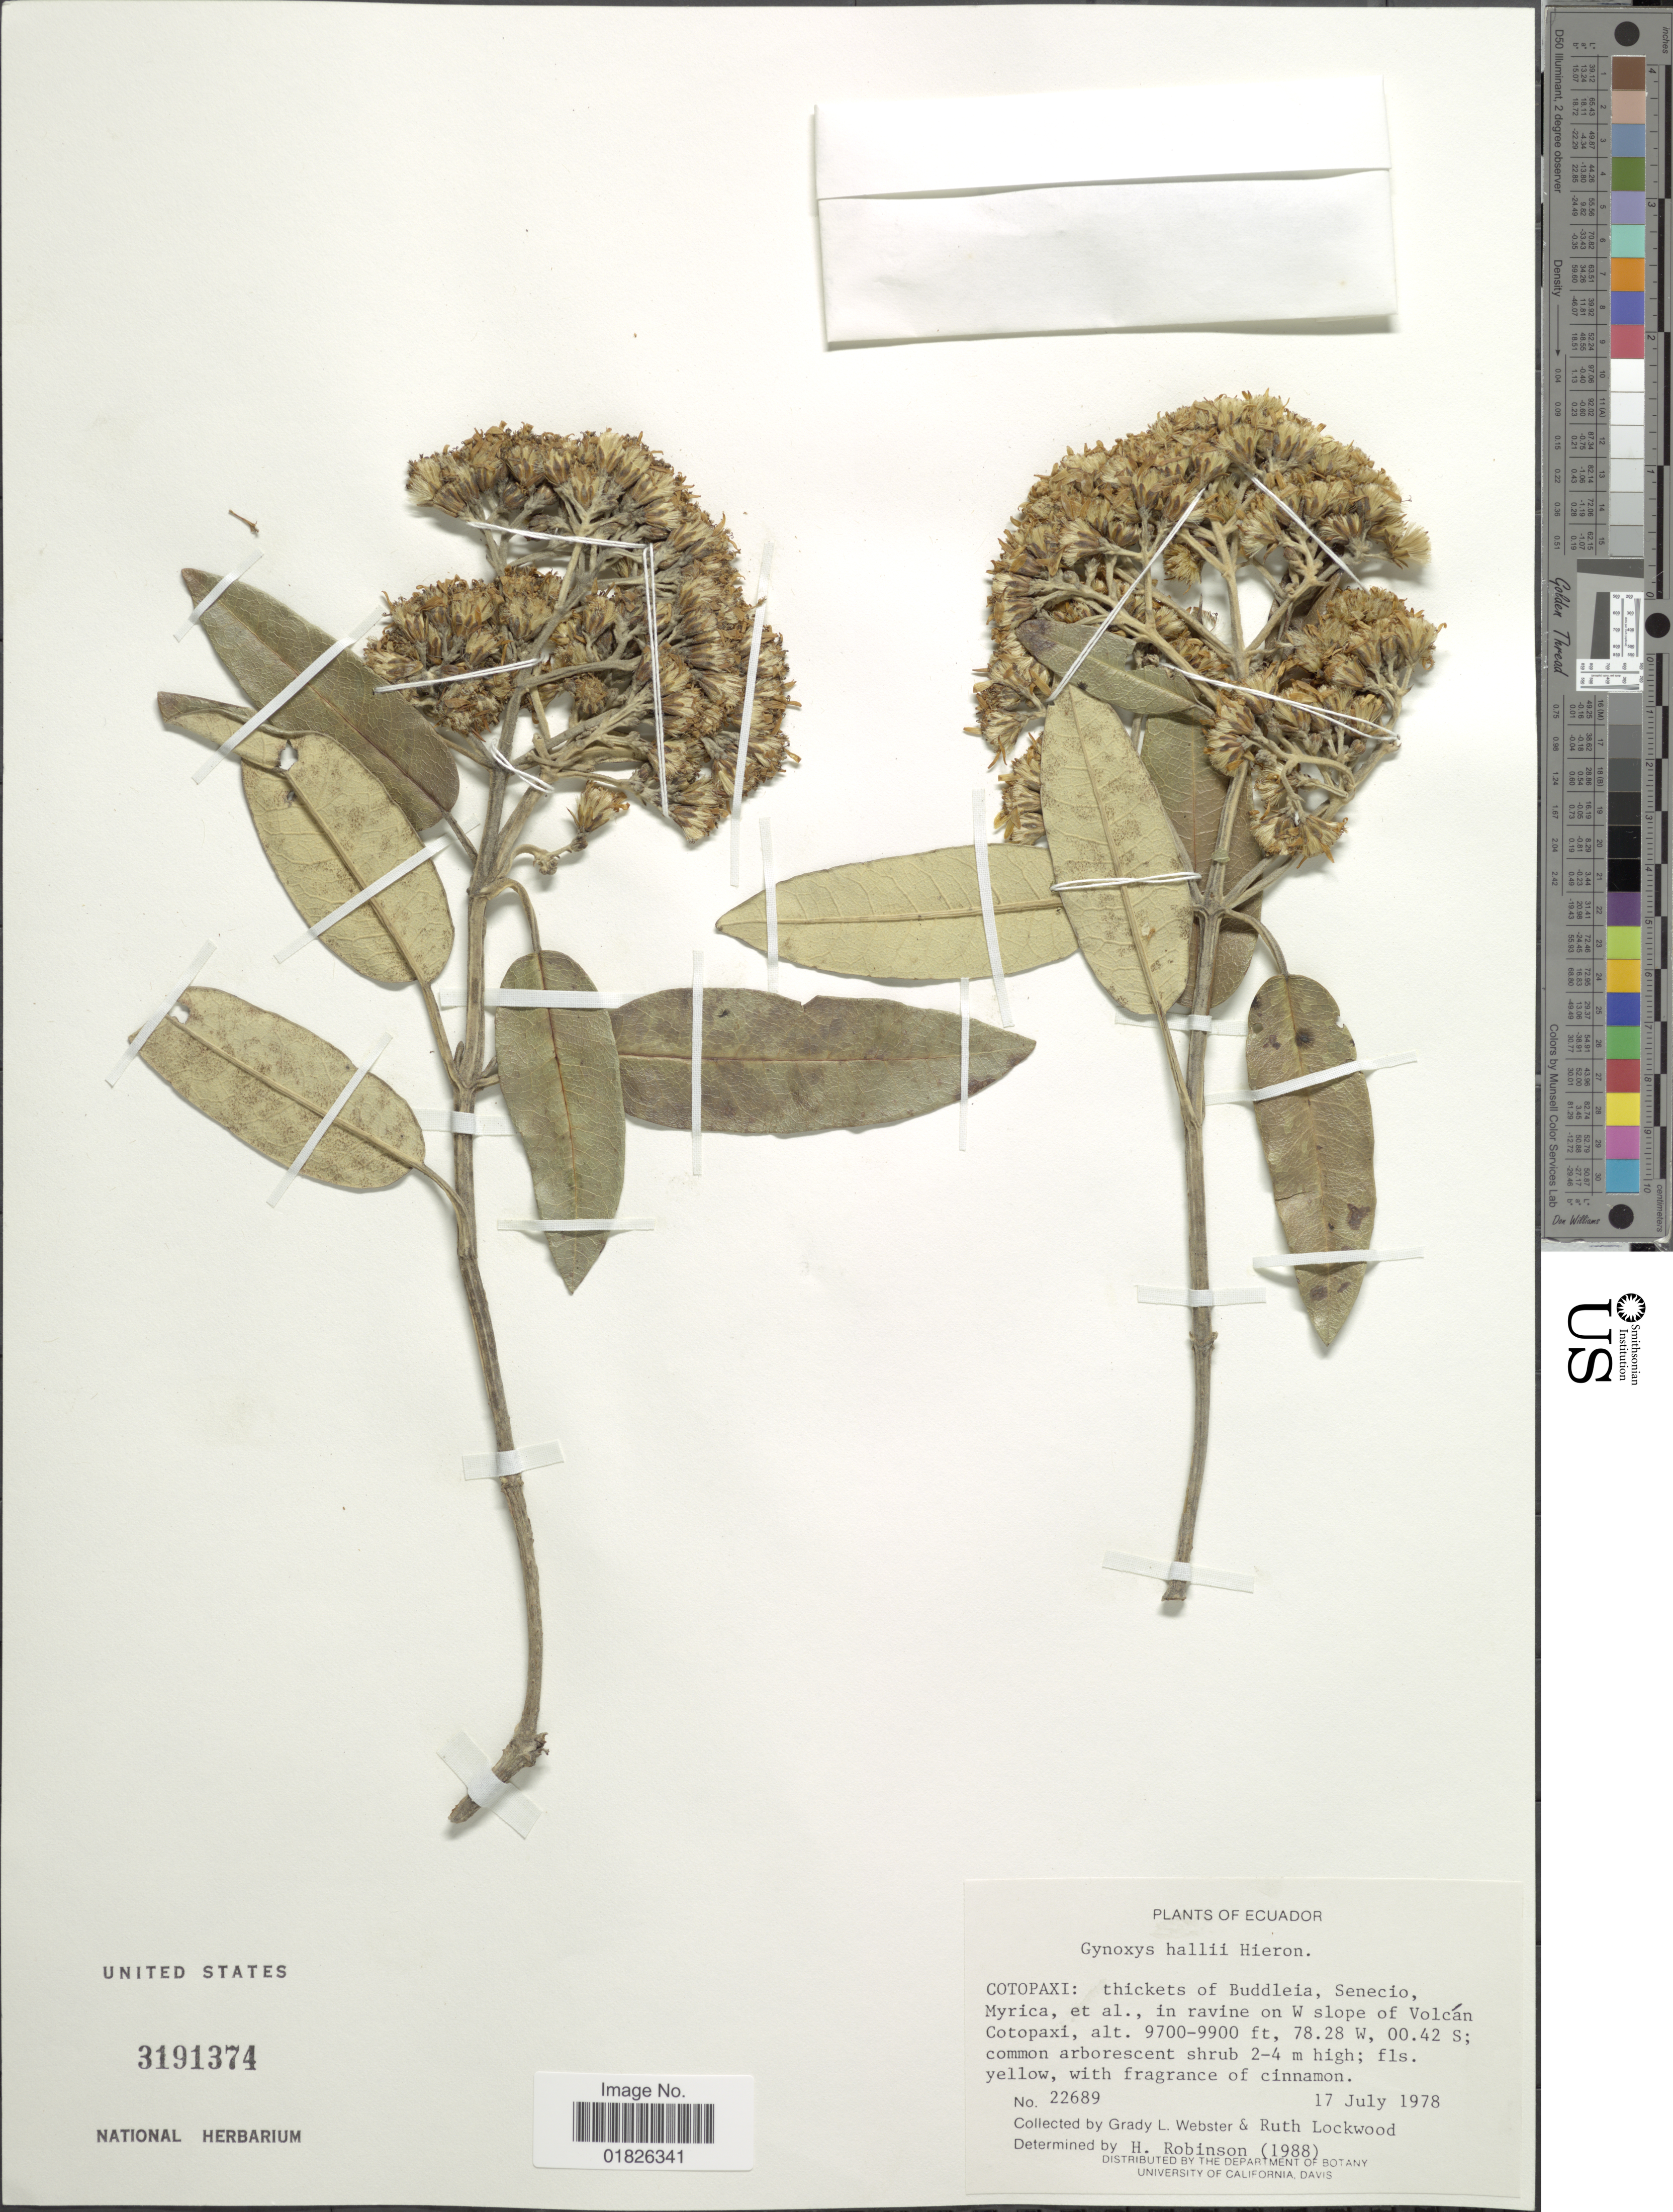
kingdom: Plantae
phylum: Tracheophyta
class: Magnoliopsida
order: Asterales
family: Asteraceae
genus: Gynoxys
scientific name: Gynoxys hallii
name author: Cass.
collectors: G. L. Webster & R. Lockwood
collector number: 22689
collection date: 1978-07-17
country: Ecuador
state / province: Cotopaxi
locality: Thickets of Buddleia, Senecio, Myrica, et al., in ravine on W slope of Volcan Cotopaxi.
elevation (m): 2957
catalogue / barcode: US 3191374